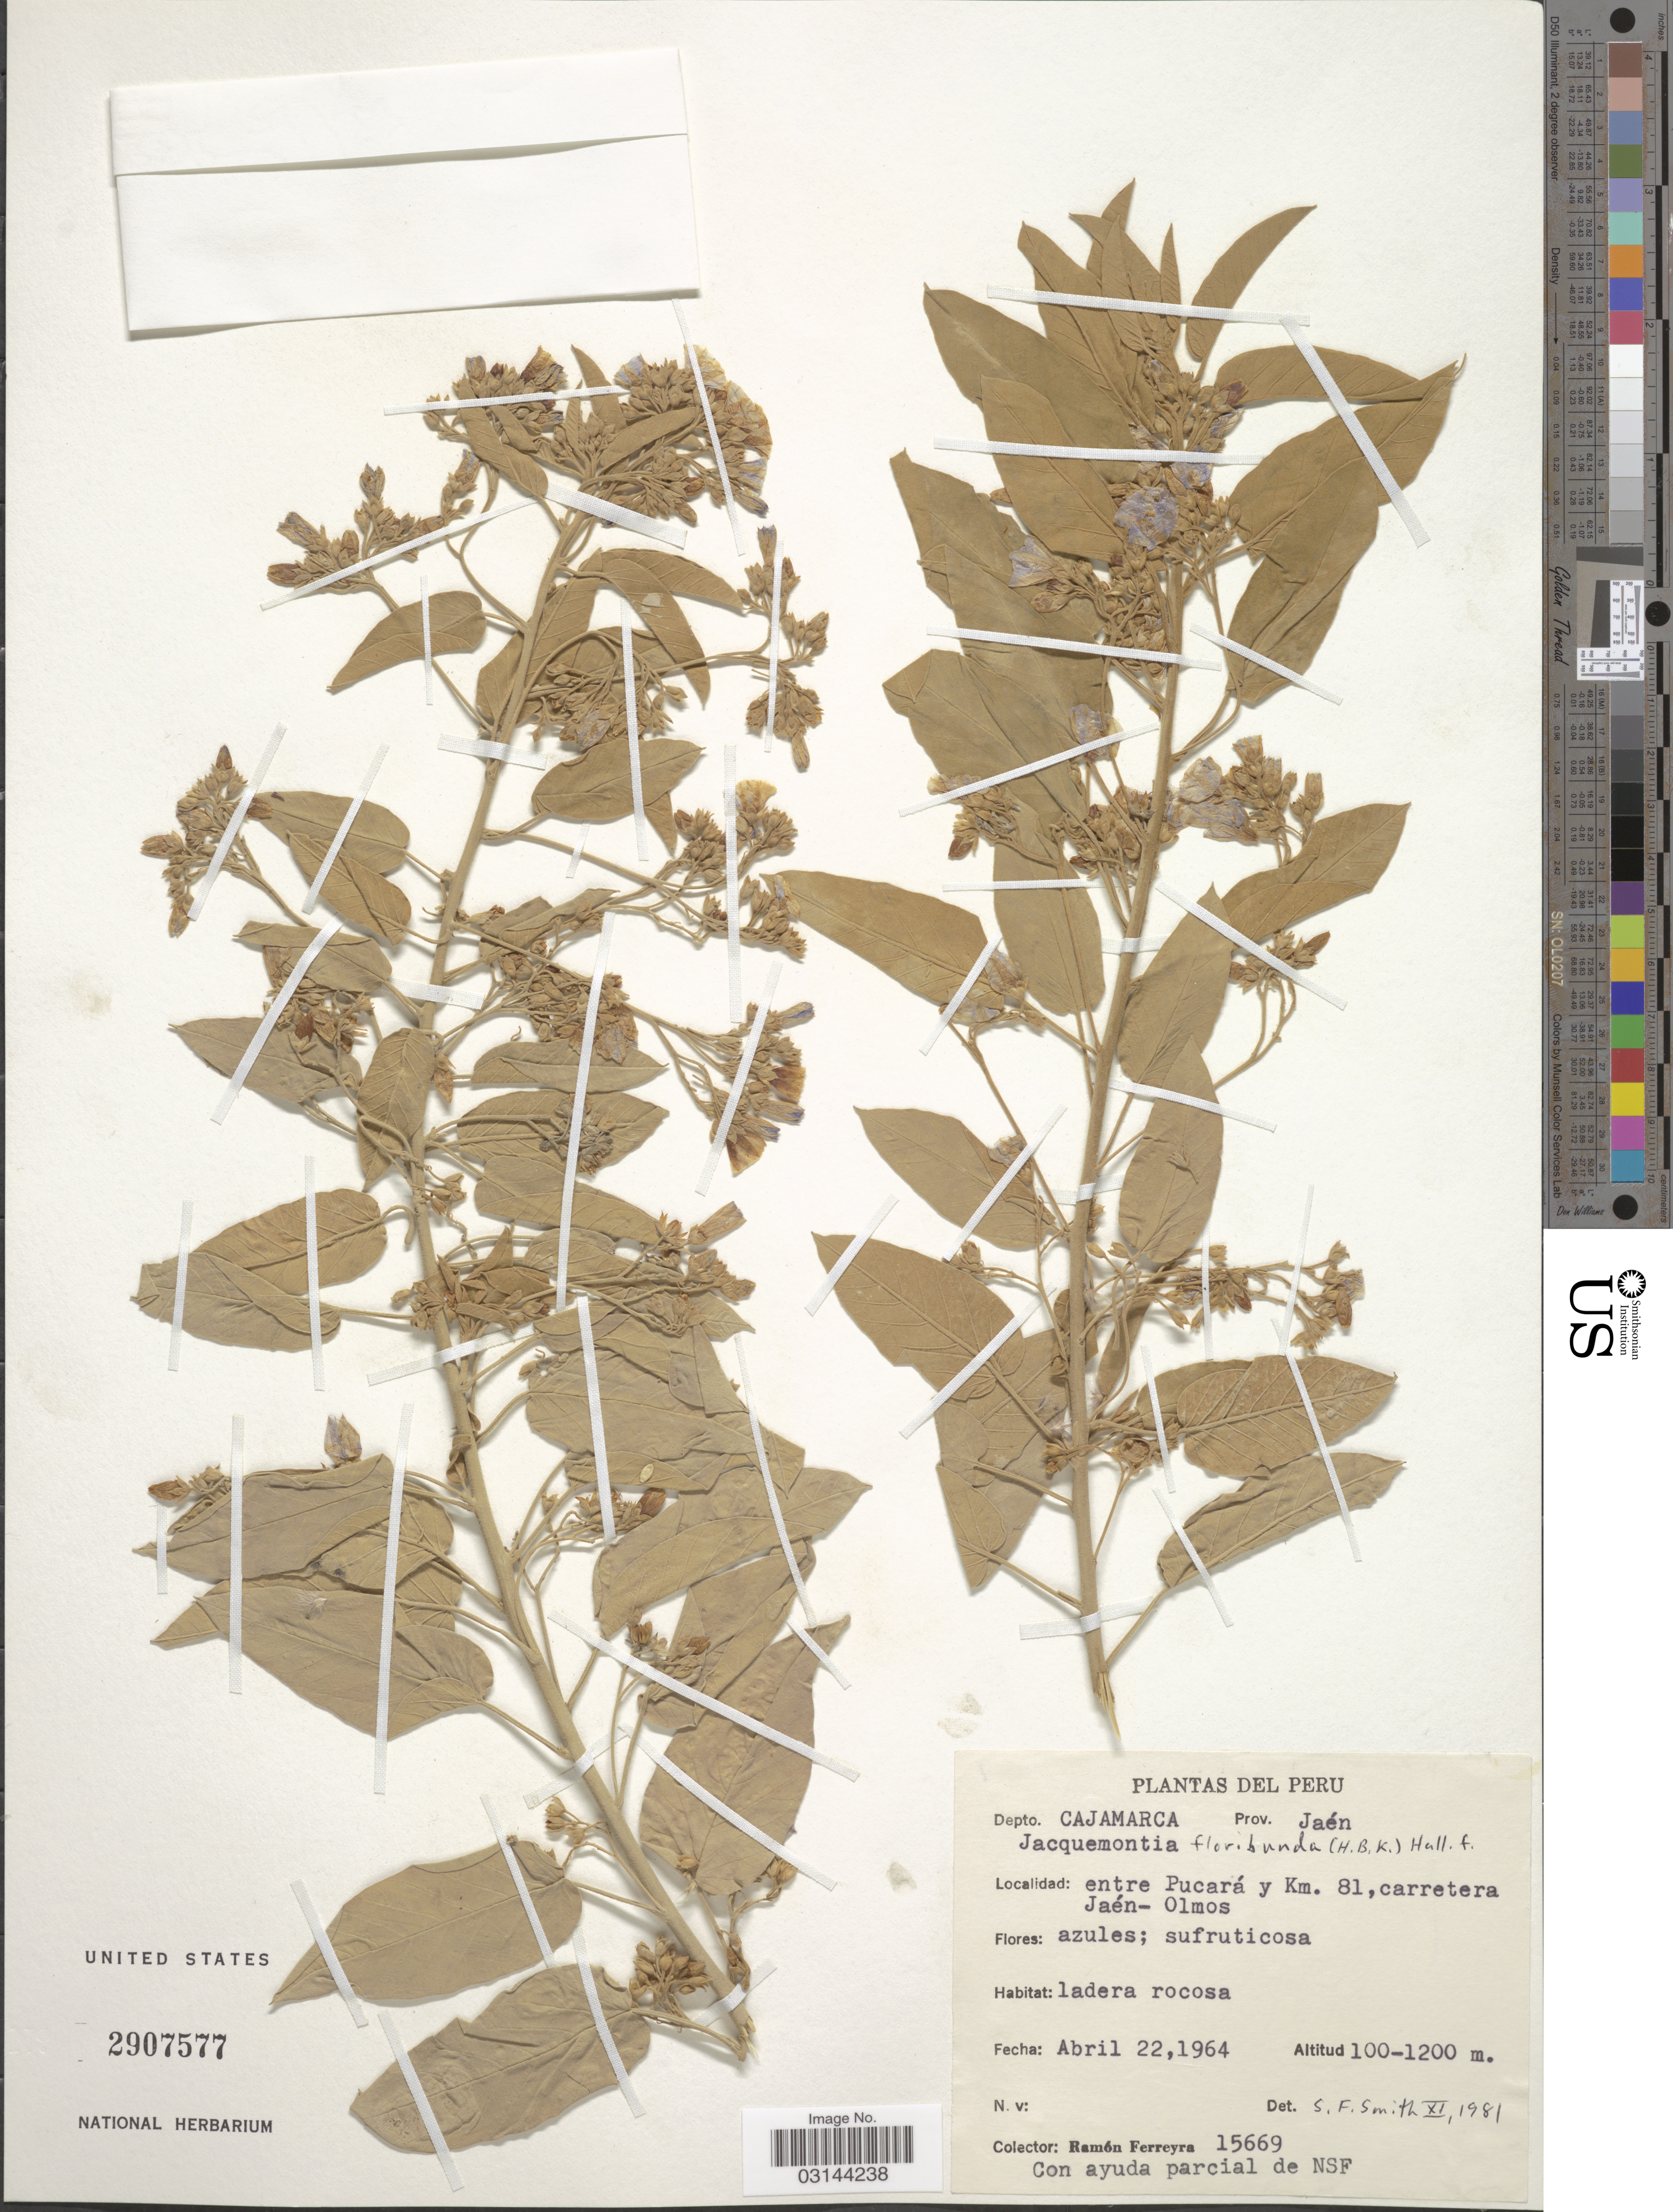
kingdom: Plantae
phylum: Tracheophyta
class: Magnoliopsida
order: Solanales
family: Convolvulaceae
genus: Jacquemontia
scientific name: Jacquemontia floribunda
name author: (Kunth) Hallier f.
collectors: R. A. Ferreyra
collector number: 15669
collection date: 1964-04-22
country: Peru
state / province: Cajamarca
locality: Depto. Cajamarca, Prov. Jaén, entre Pucará y Km. 81, carretera Jaén-Olmos.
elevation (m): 100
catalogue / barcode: US 2907577